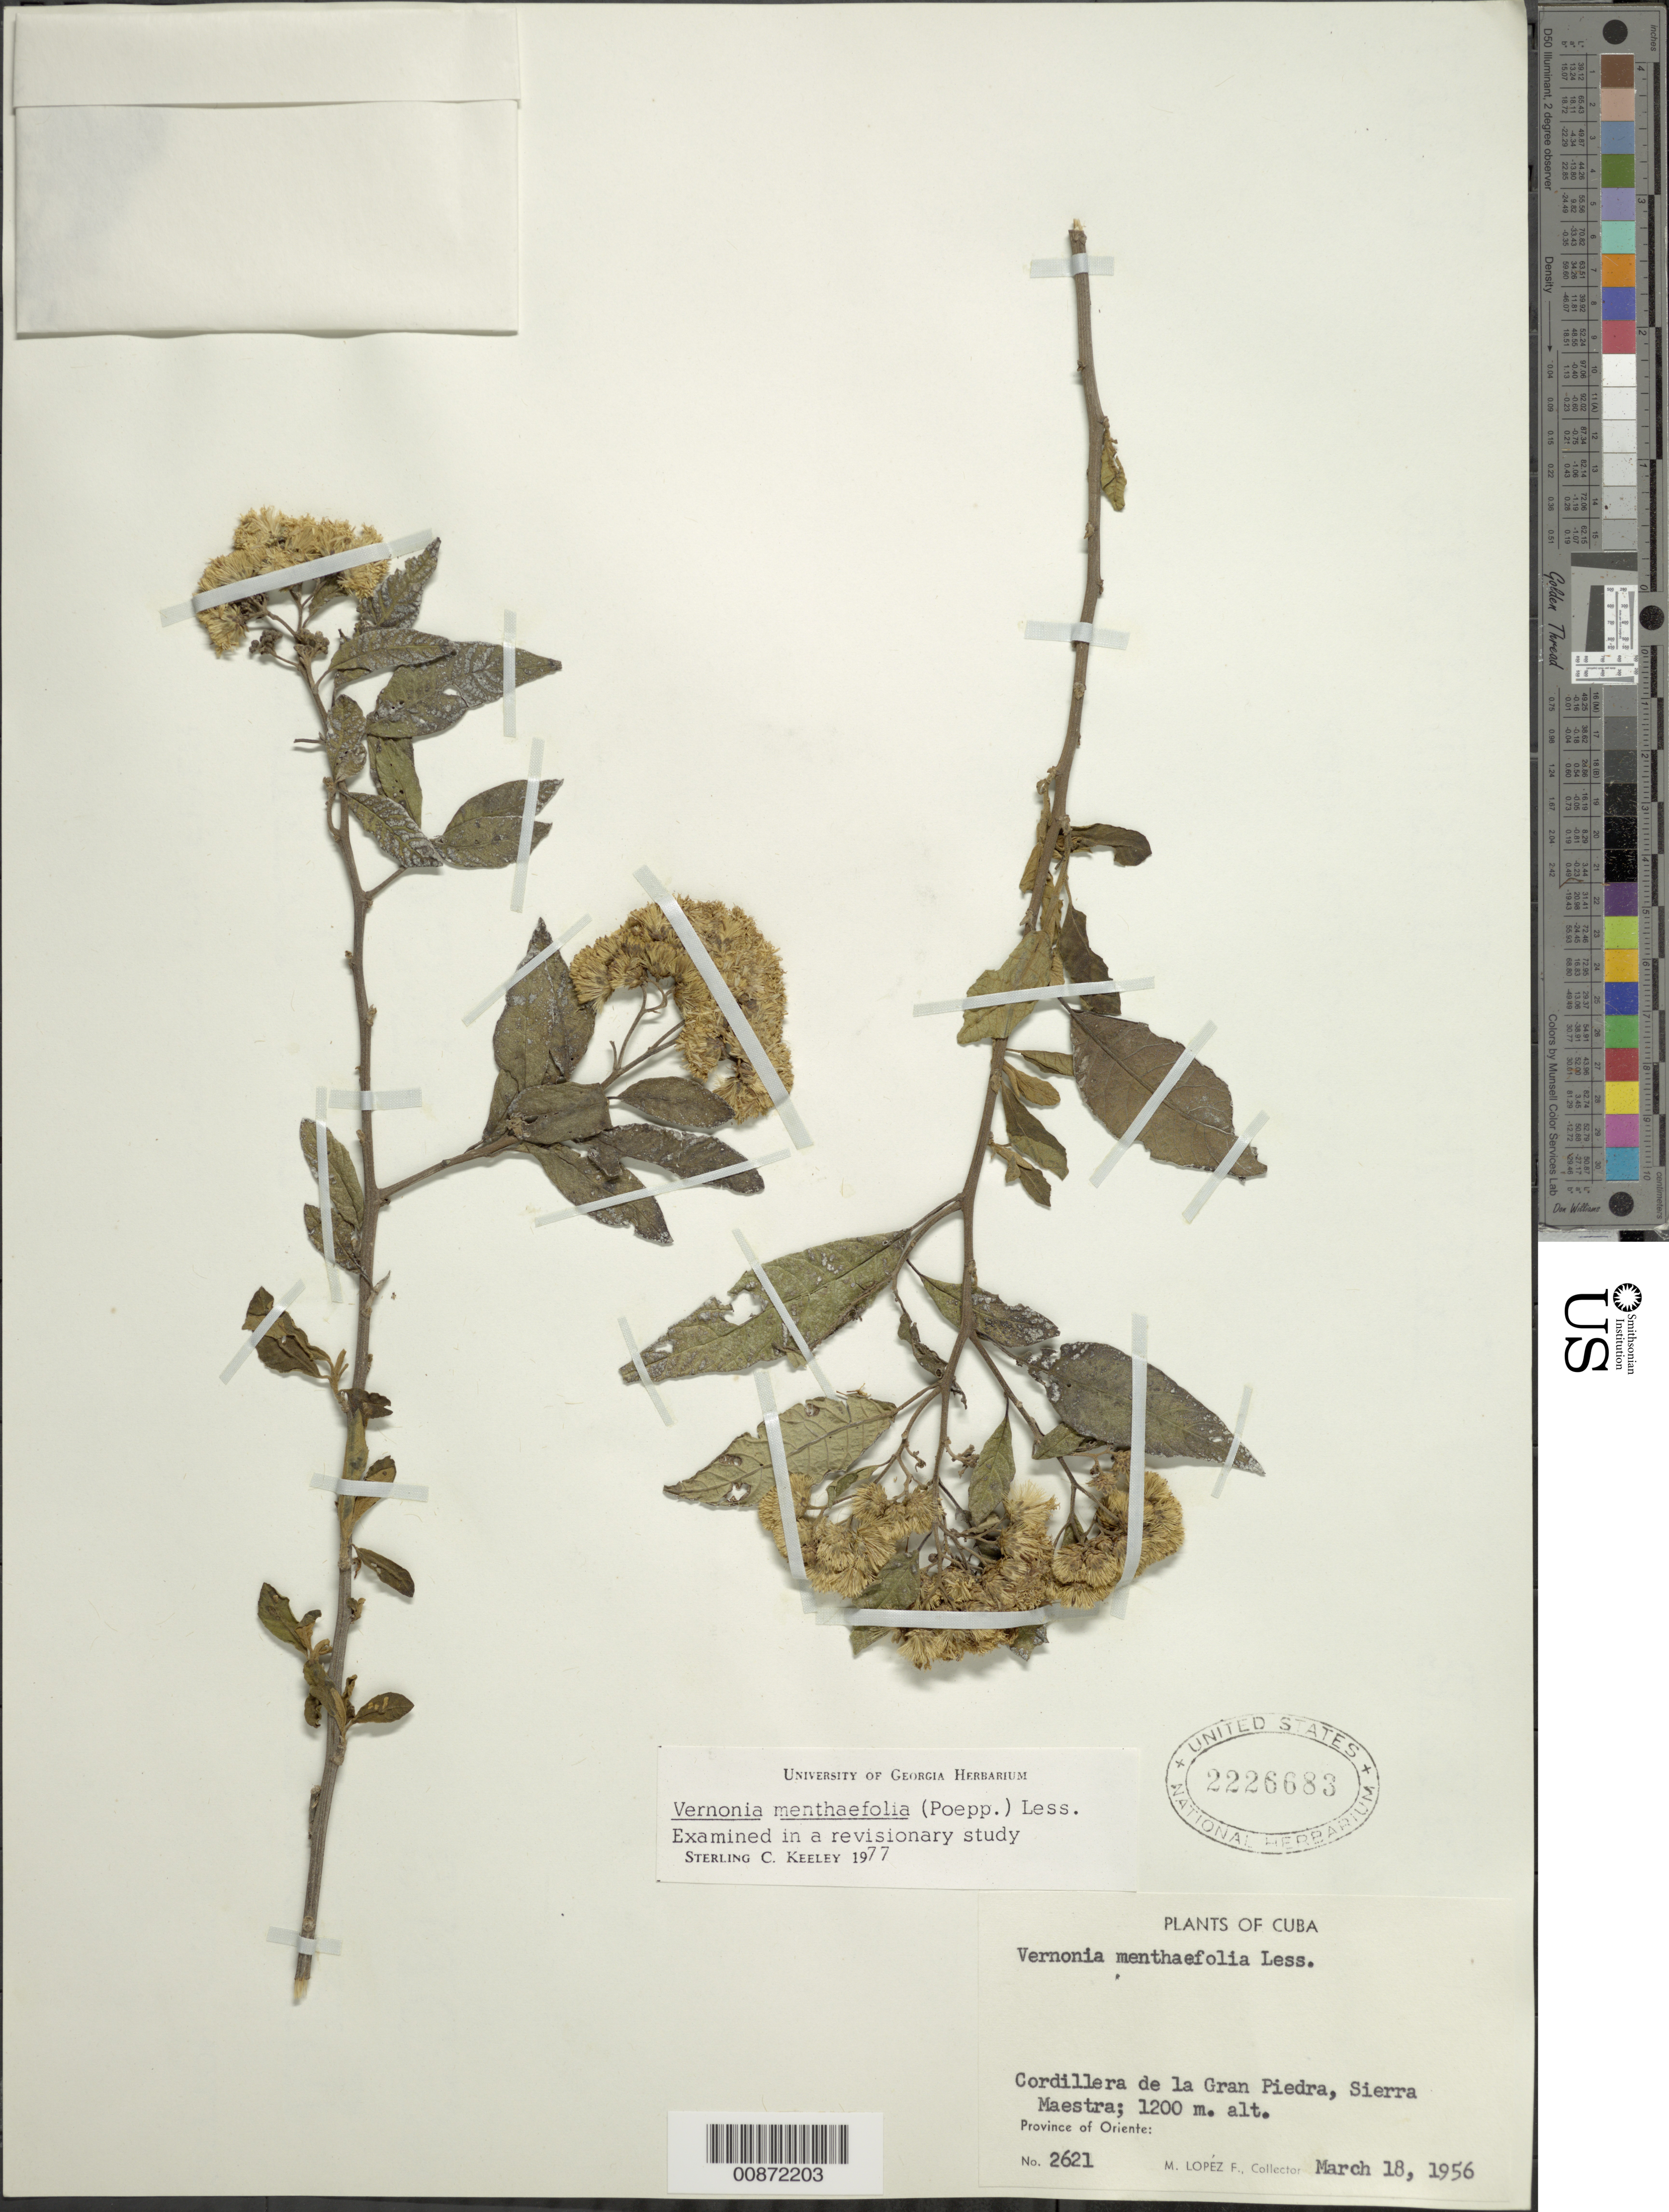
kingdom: Plantae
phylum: Tracheophyta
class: Magnoliopsida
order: Asterales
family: Asteraceae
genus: Vernonanthura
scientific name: Vernonanthura menthifolia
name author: (Poepp. ex Spreng.) H. Rob.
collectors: M. López Figueiras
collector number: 2621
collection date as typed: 18 Mar 1956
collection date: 1956-03-18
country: Cuba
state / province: Oriente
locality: Cordillera de la Gran Piedra, Sierra Maestra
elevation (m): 1200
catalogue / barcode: US 2226683